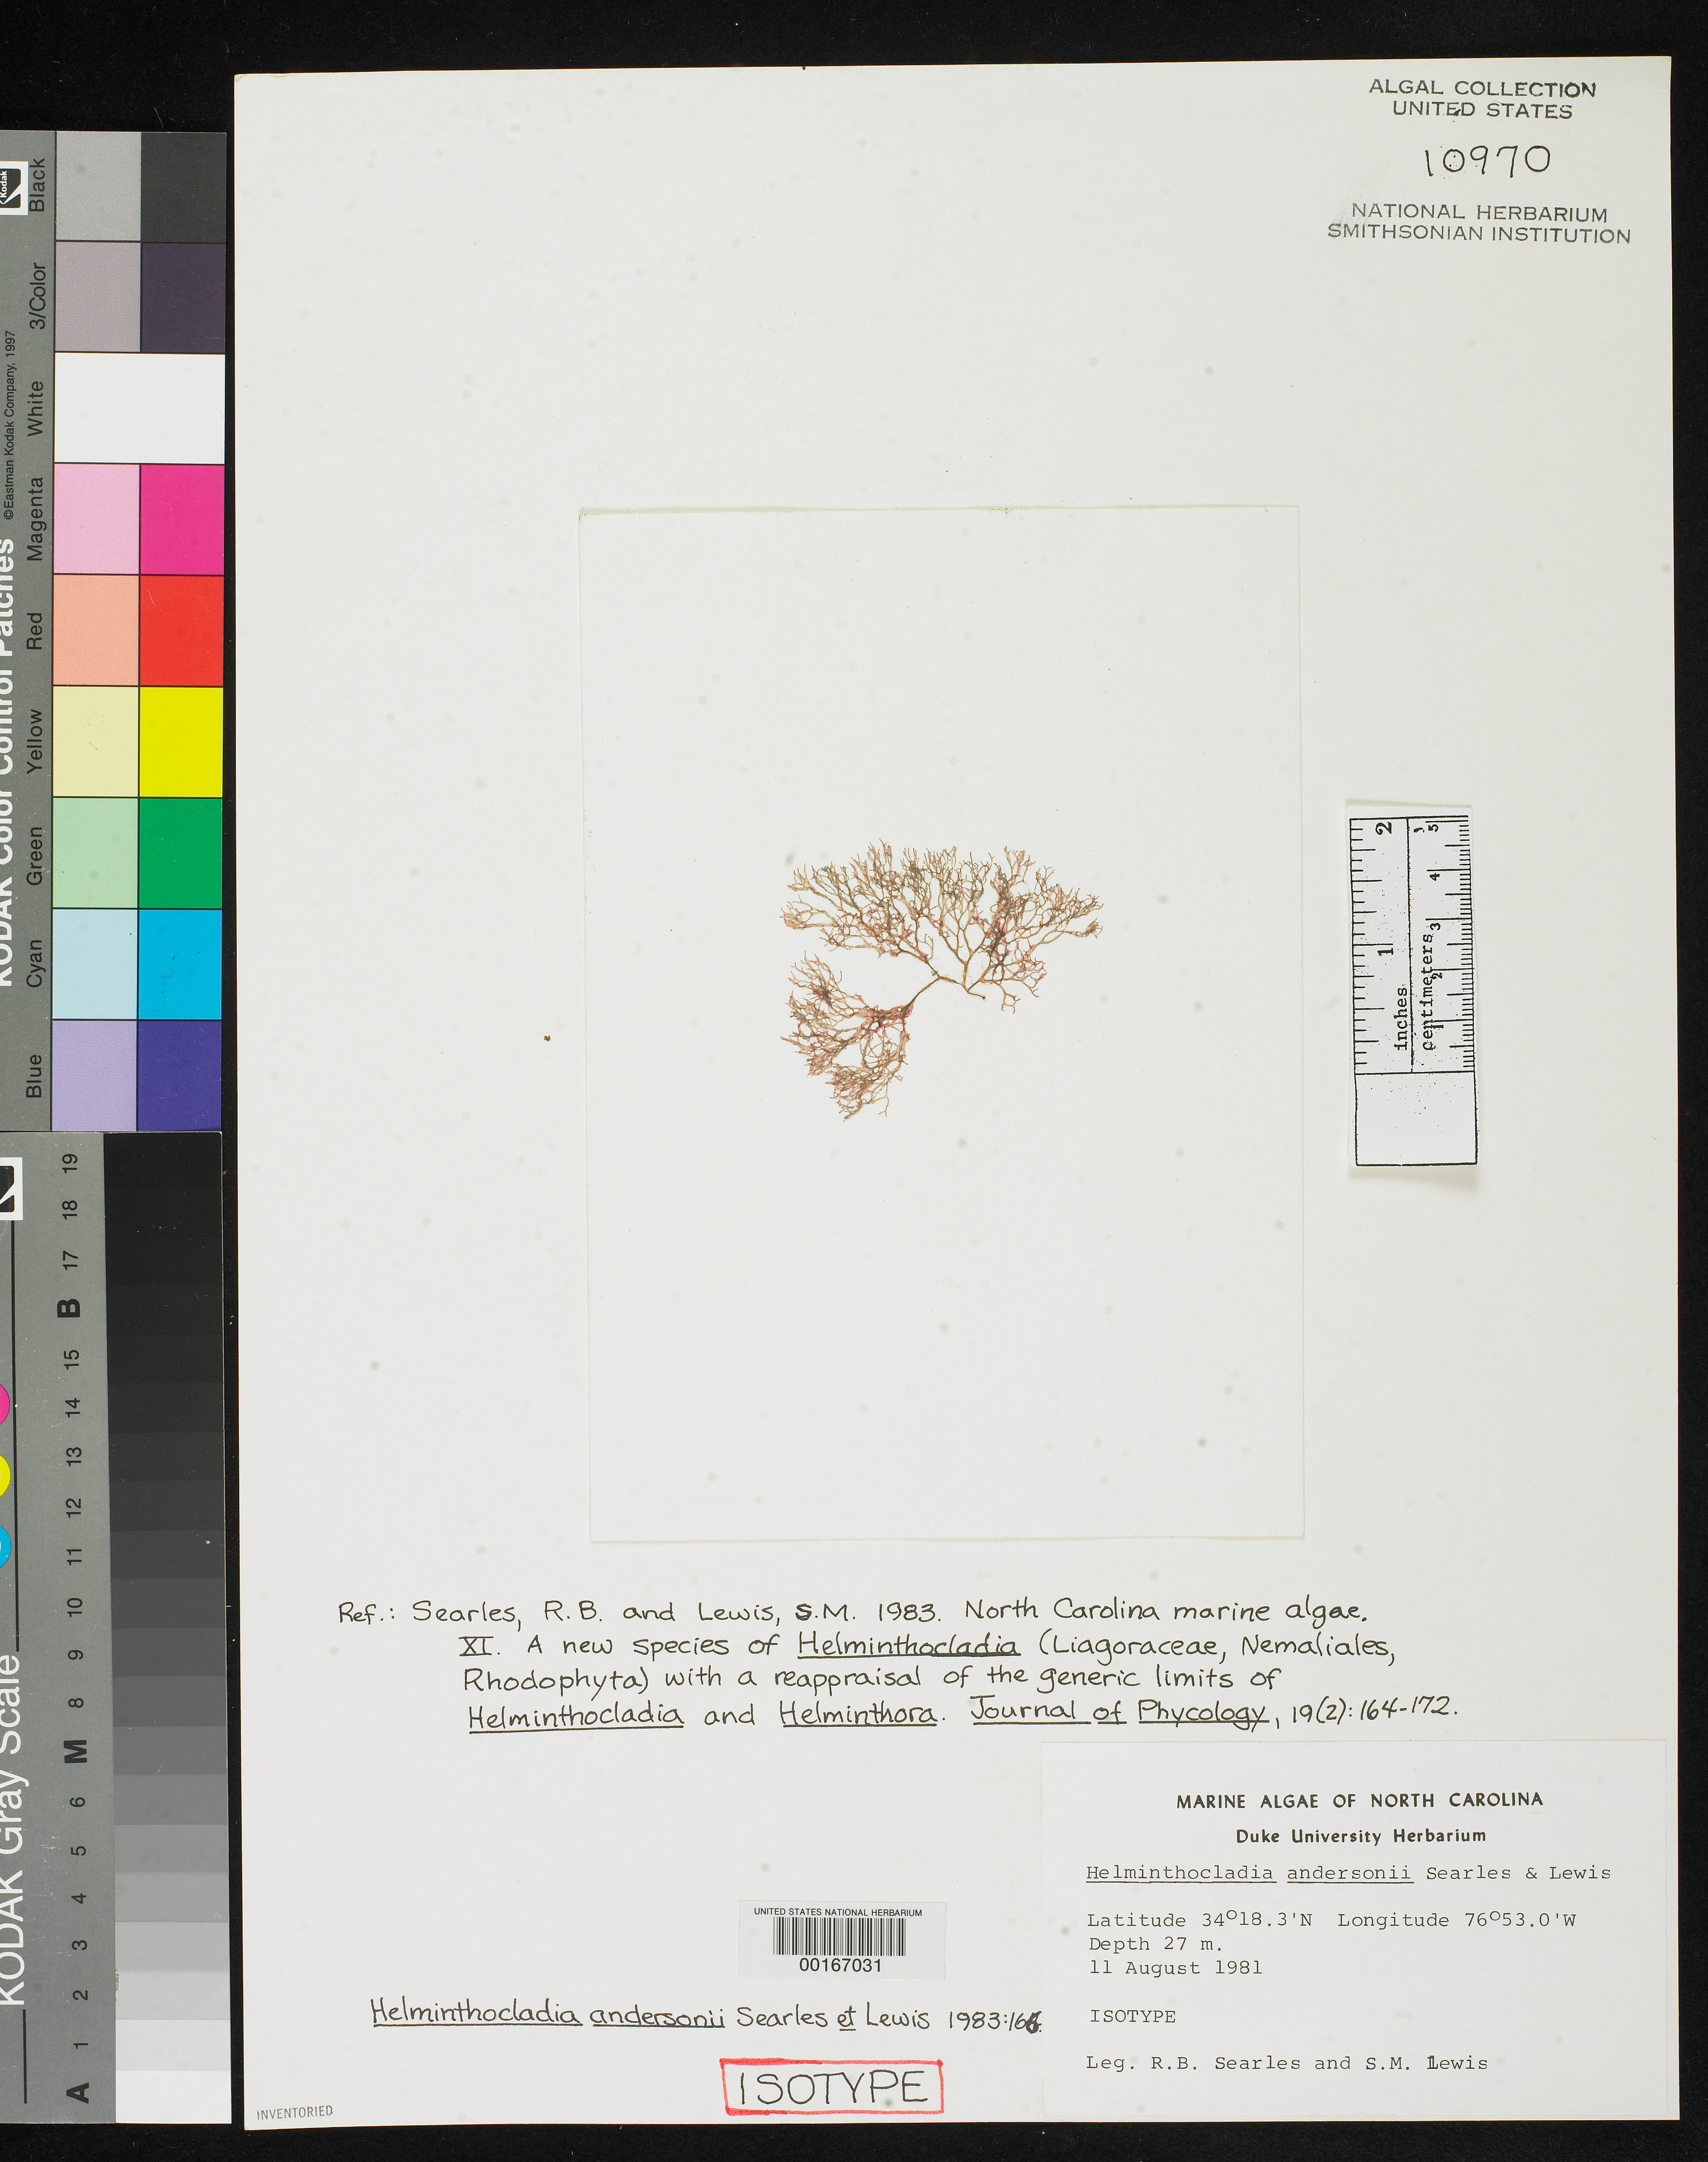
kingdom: Plantae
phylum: Rhodophyta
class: Florideophyceae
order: Nemaliales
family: Liagoraceae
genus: Helminthocladia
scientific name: Helminthocladia andersonii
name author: Searles & S.M. Lewis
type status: Isotype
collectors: R. Searles & S. M. Lewis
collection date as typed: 11 Aug 1981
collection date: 1981-08-11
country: United States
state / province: North Carolina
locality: Off Onslow Bay.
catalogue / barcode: US 10970